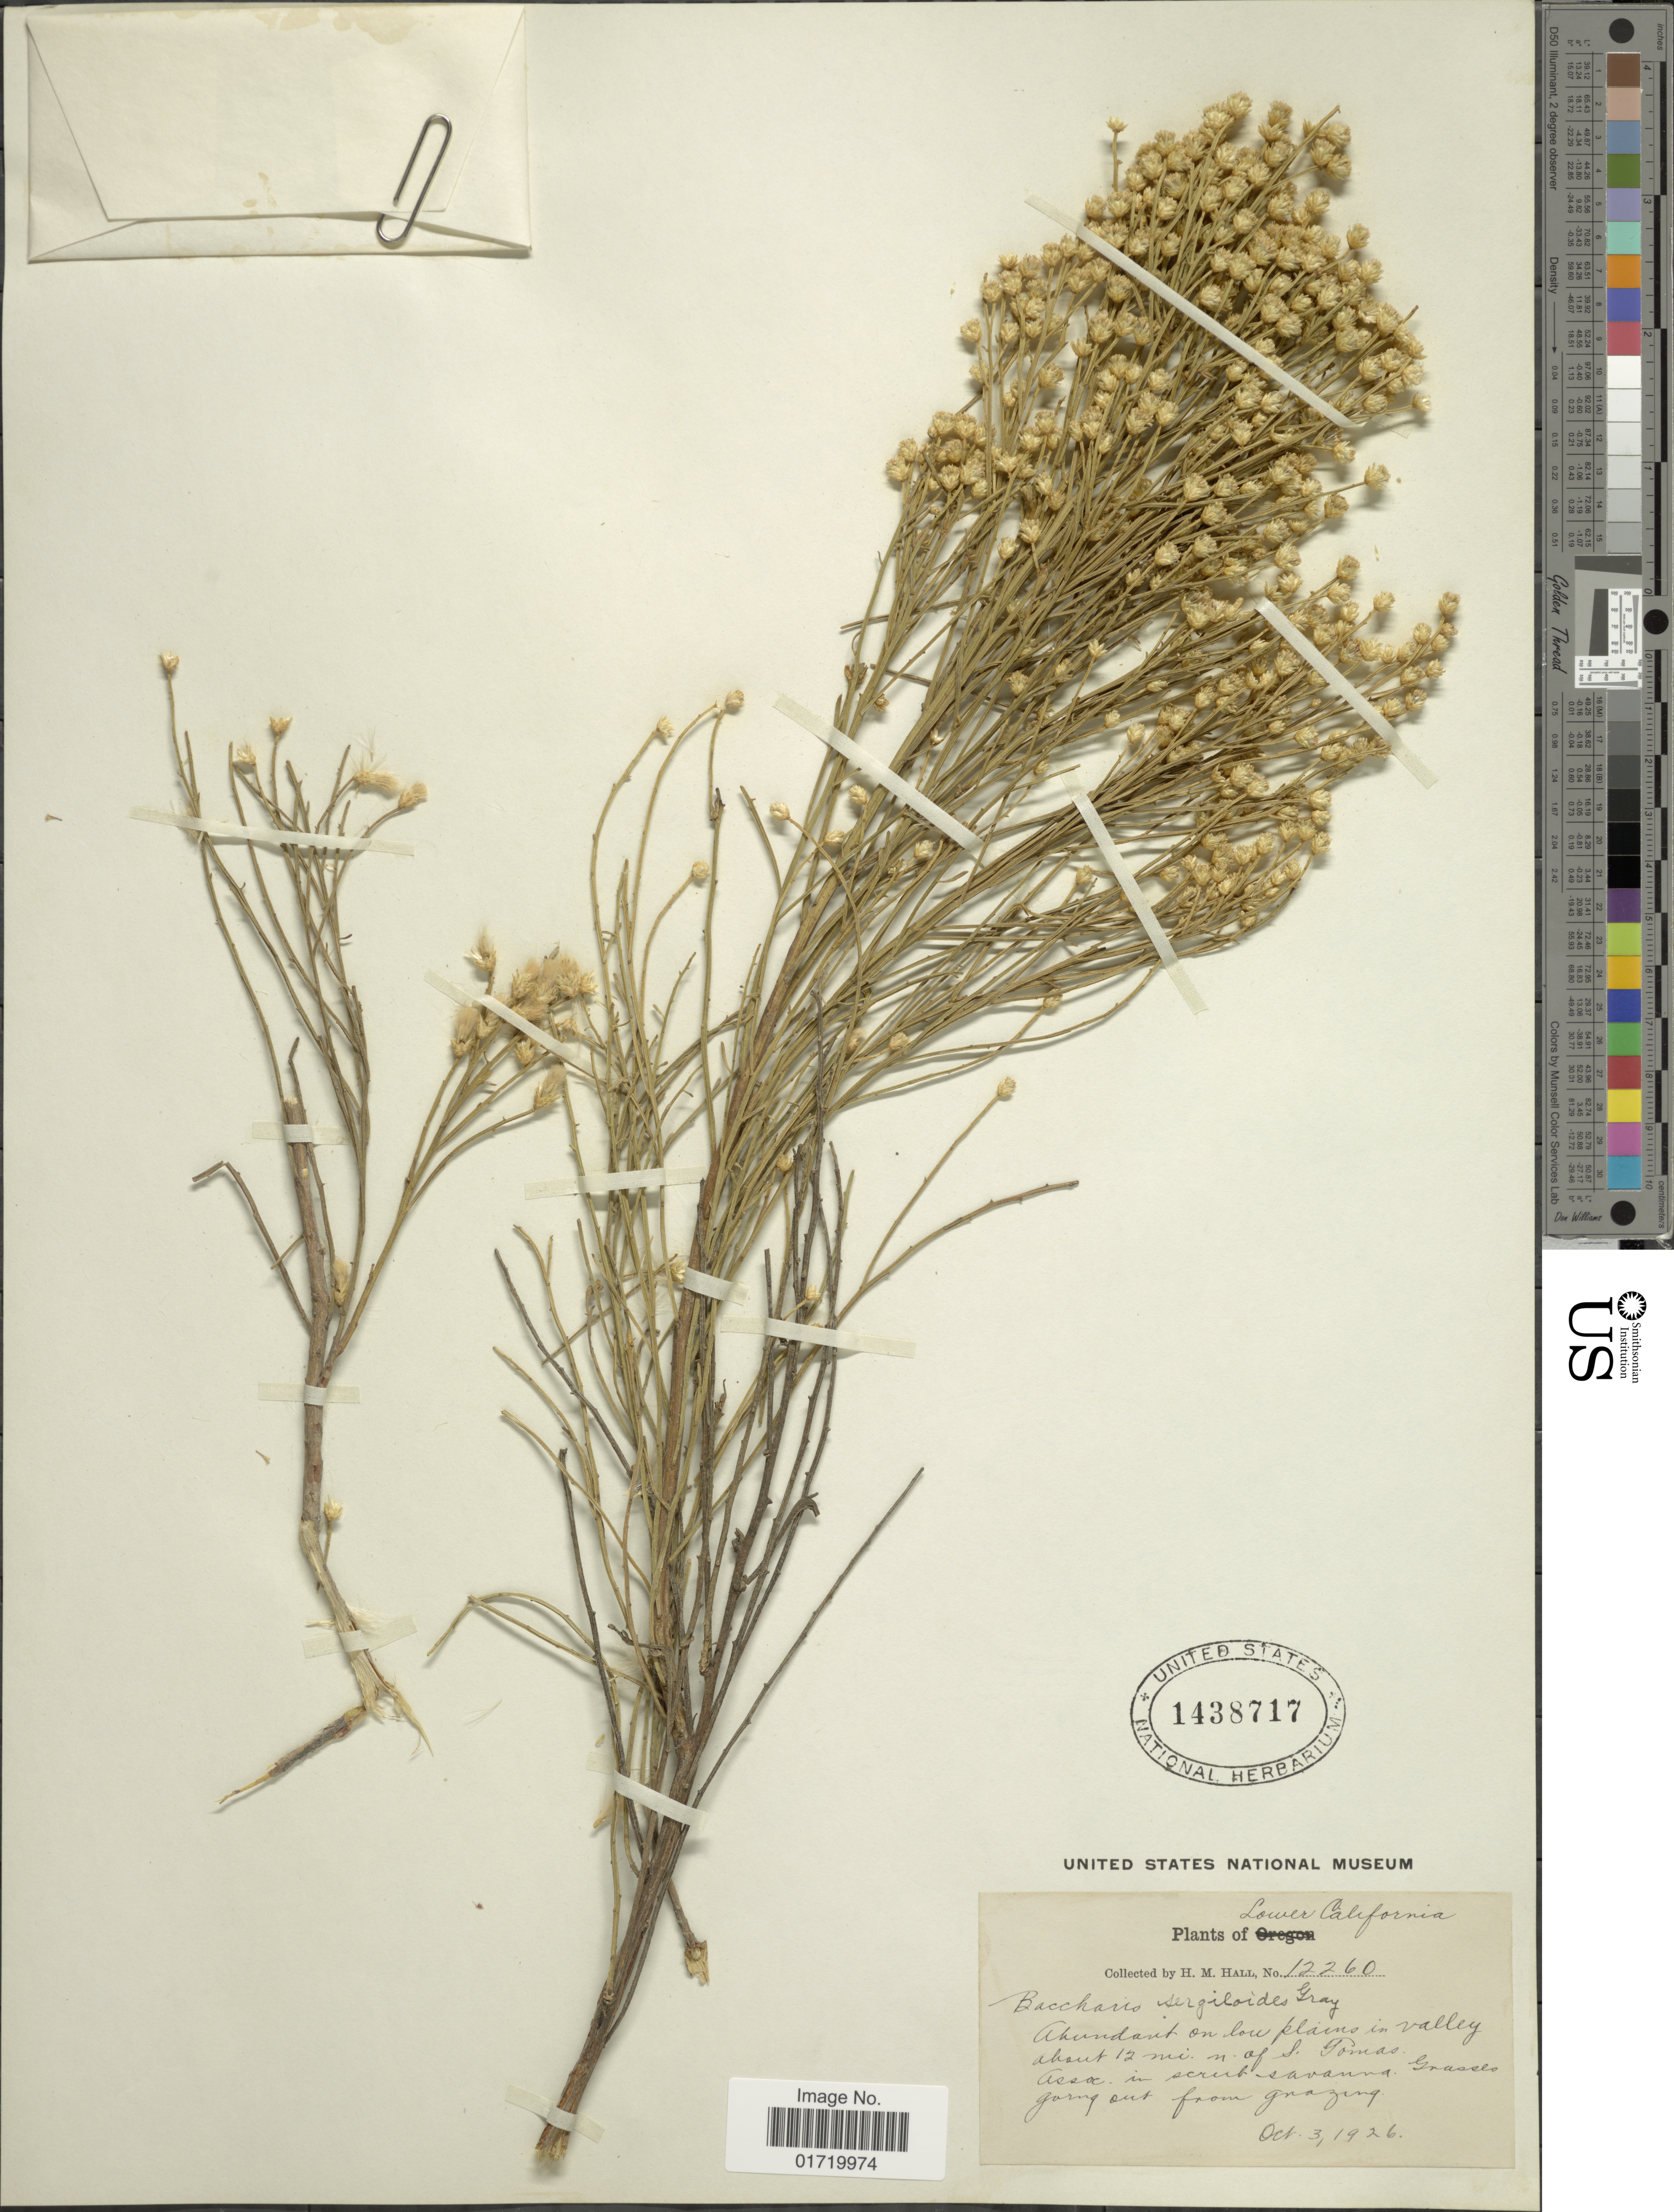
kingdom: Plantae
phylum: Tracheophyta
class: Magnoliopsida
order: Asterales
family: Asteraceae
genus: Baccharis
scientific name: Baccharis sergiloides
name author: A. Gray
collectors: H. M. Hall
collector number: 12260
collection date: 1926-10-03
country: Mexico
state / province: Baja California Sur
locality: Lower California, vlley about 12 mi n of S. Tomas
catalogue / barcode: US 1438717